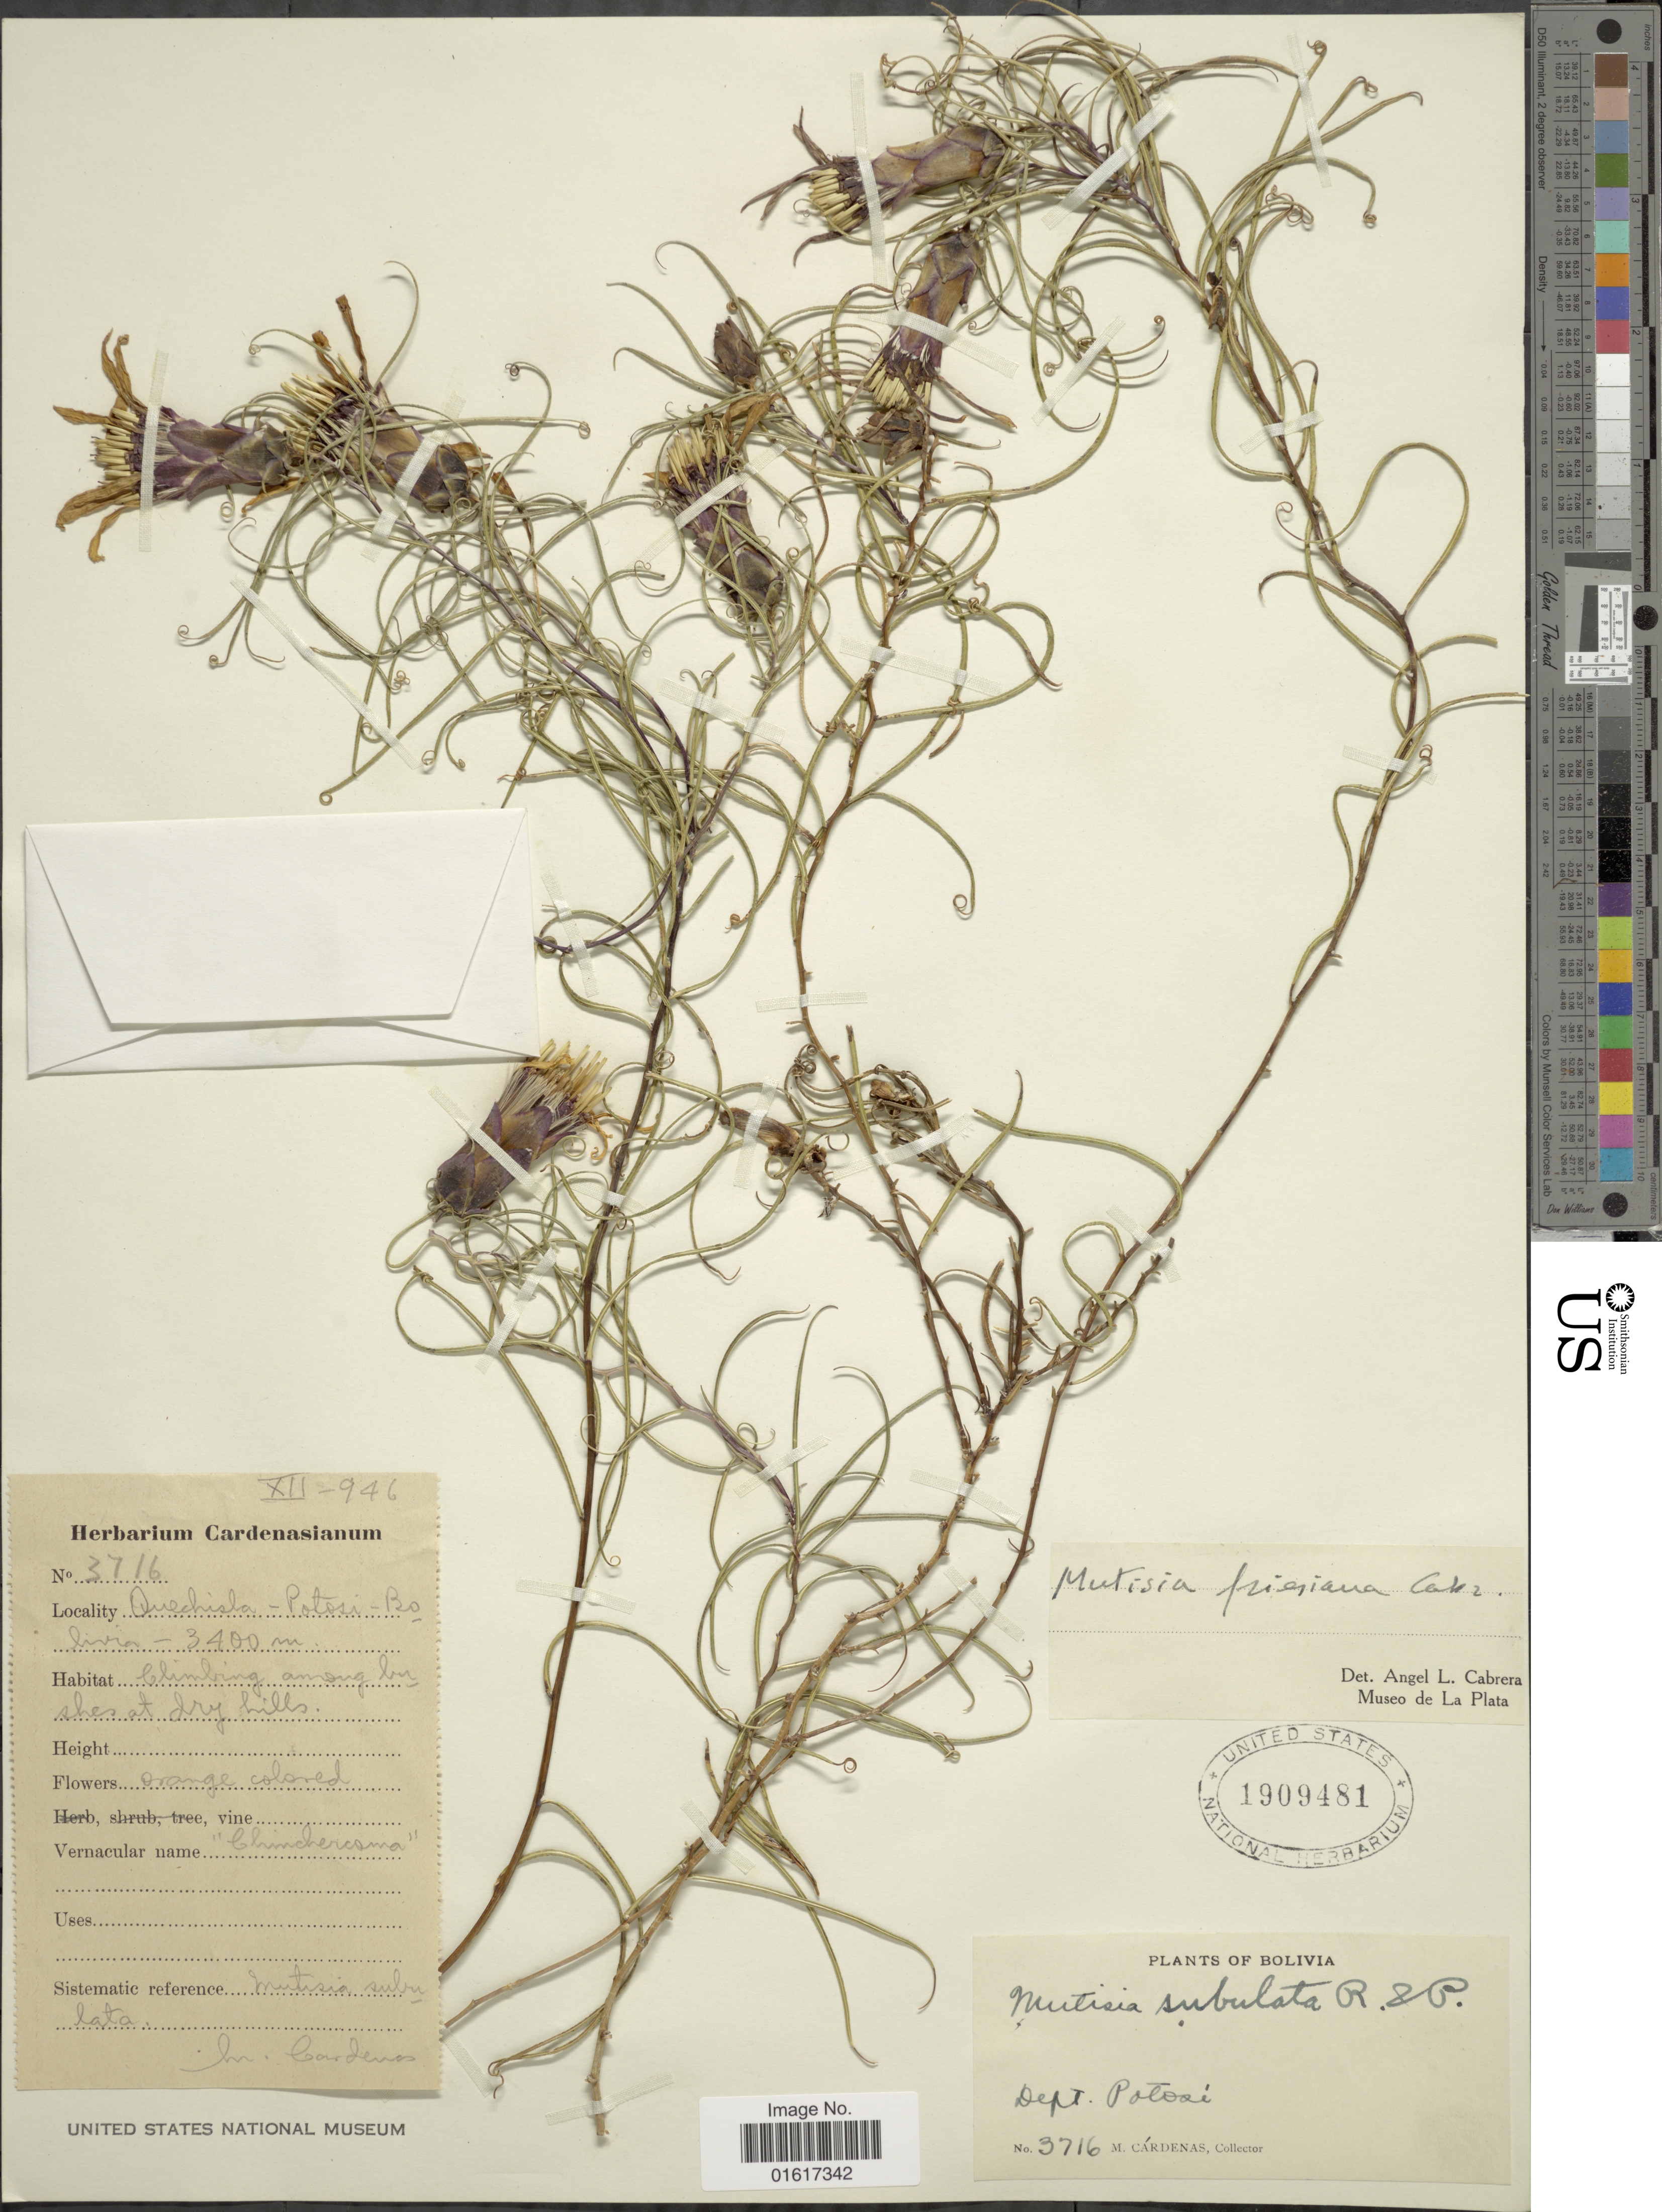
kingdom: Plantae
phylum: Tracheophyta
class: Magnoliopsida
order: Asterales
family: Asteraceae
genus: Mutisia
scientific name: Mutisia friesiana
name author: Cabrera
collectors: M. Cárdenas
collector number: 3716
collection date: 1946-12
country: Bolivia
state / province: Potosi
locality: Quechisla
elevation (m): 3400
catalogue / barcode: US 1909481